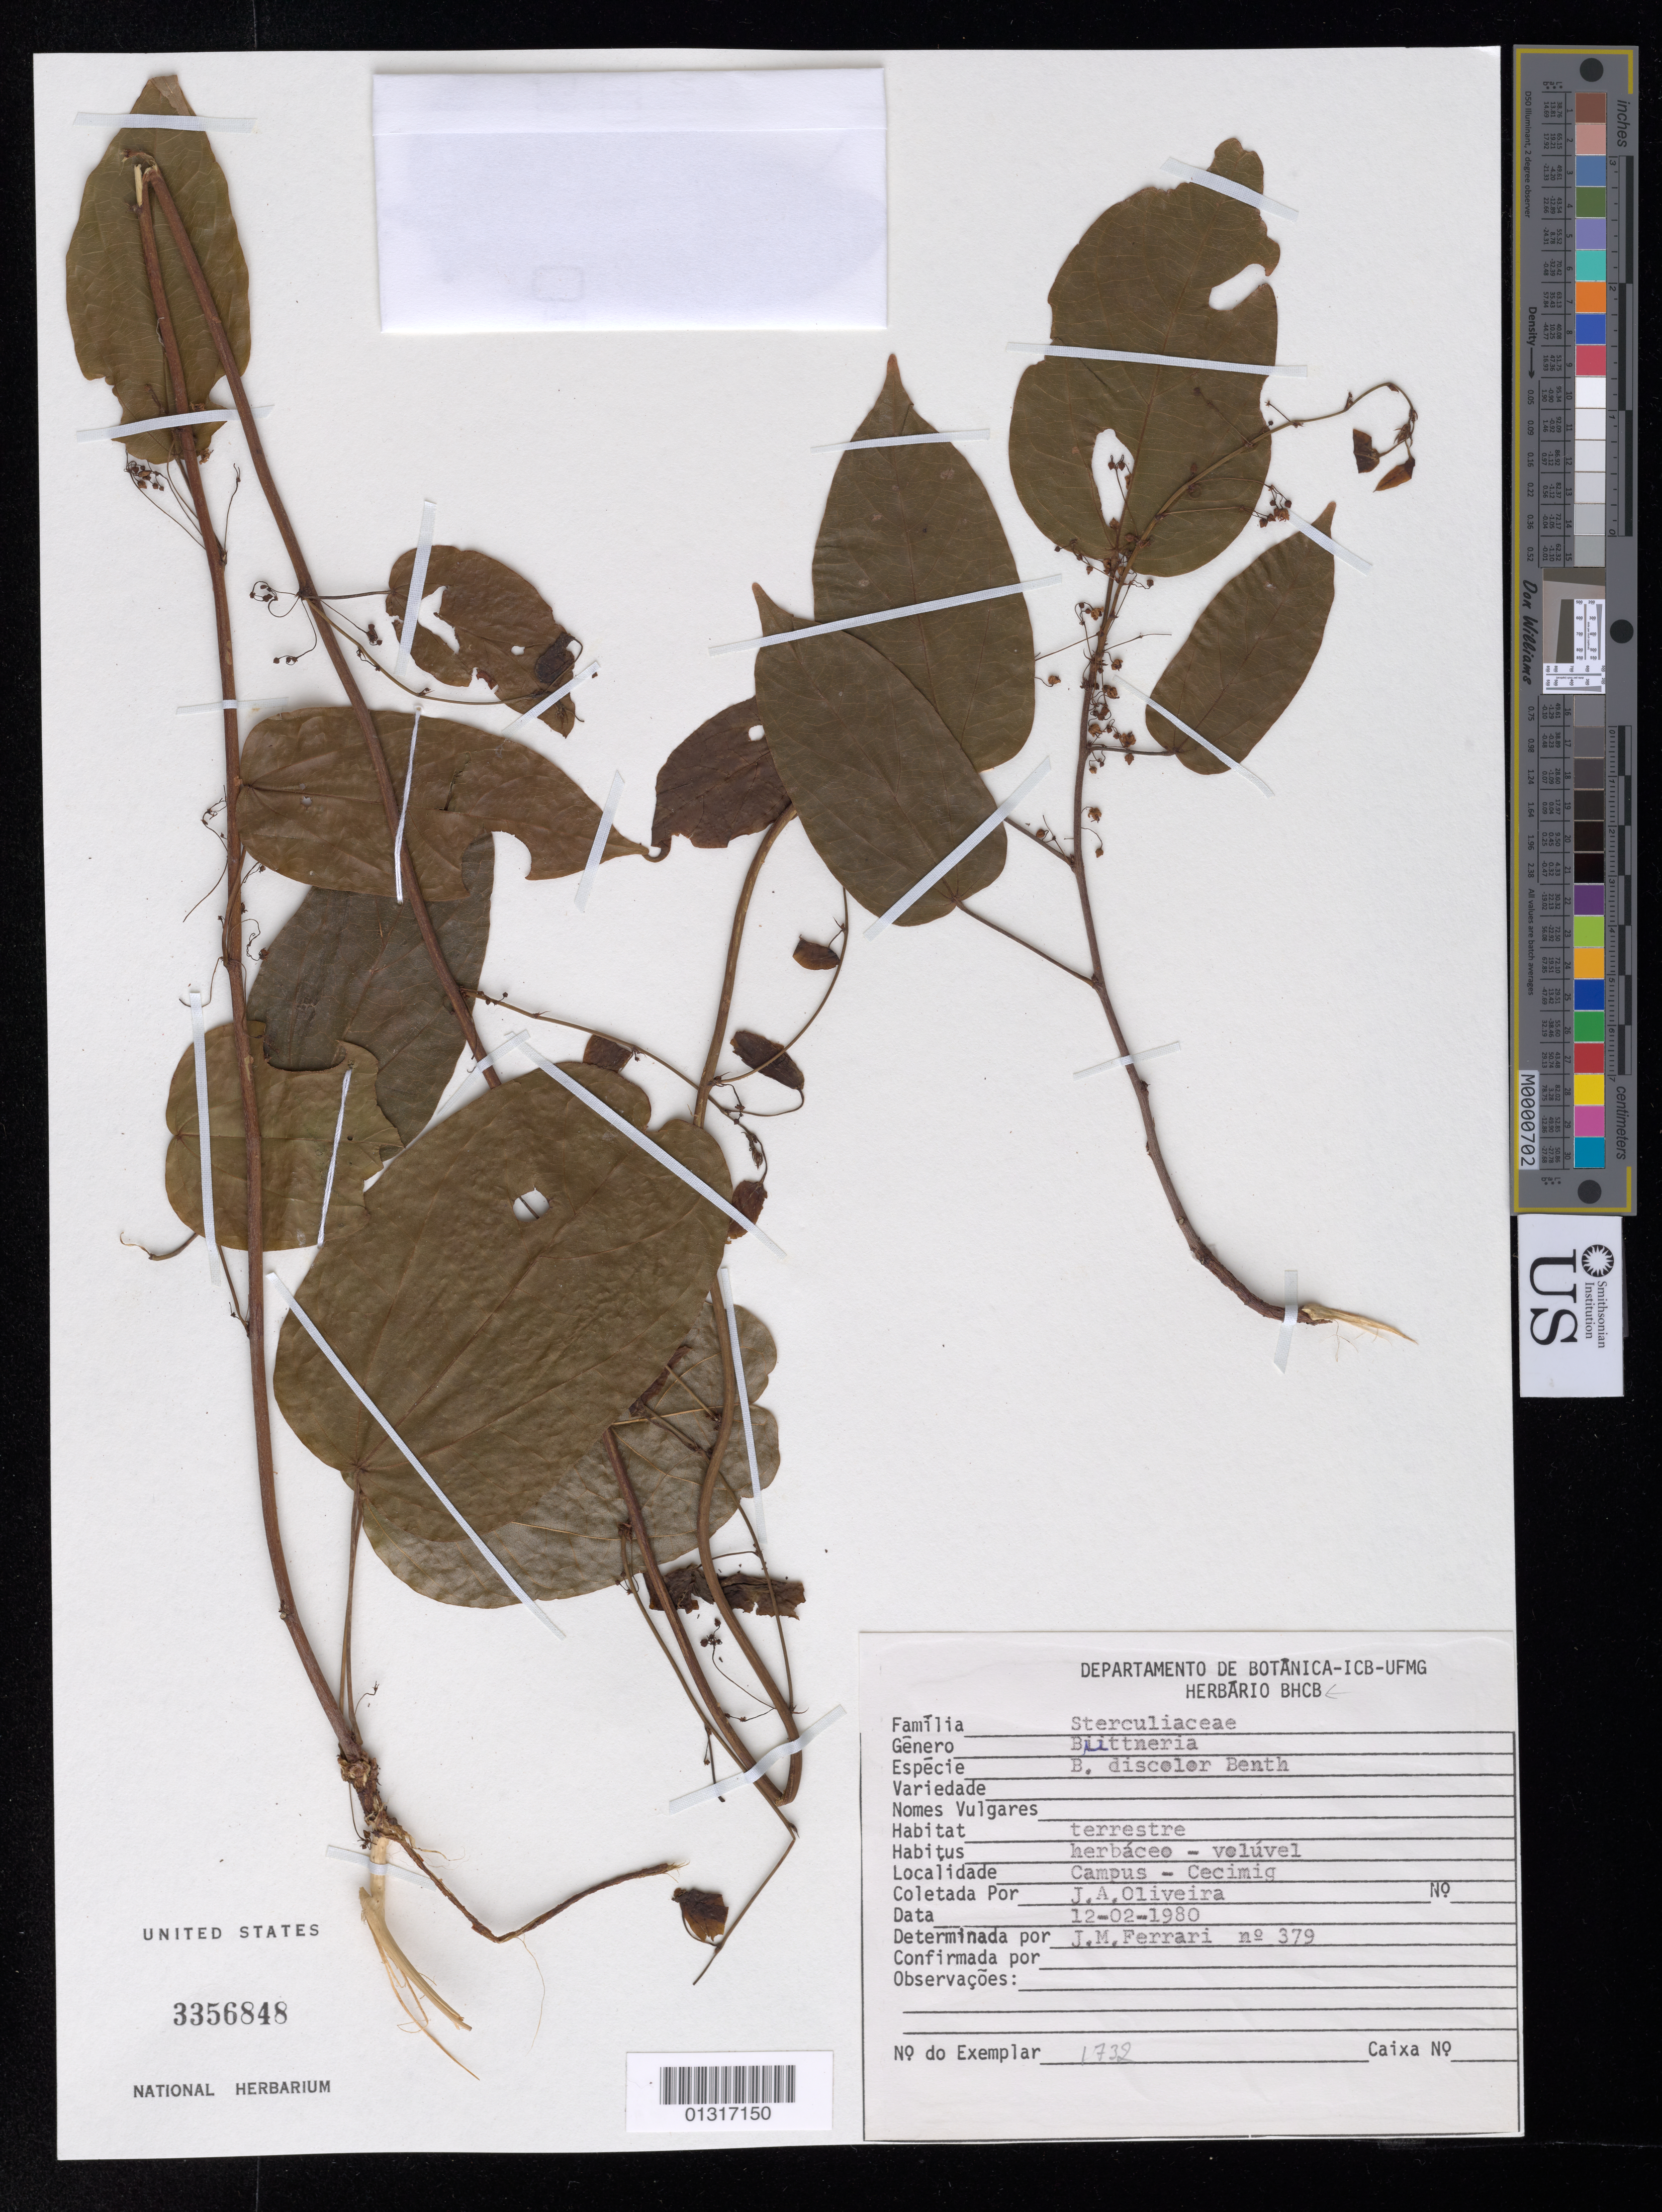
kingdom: Plantae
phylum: Tracheophyta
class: Magnoliopsida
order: Malvales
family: Malvaceae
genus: Byttneria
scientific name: Byttneria sp.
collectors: J. Oliveira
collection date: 1980-02-12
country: Brazil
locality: Campus - Cecimig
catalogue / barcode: US 3356848